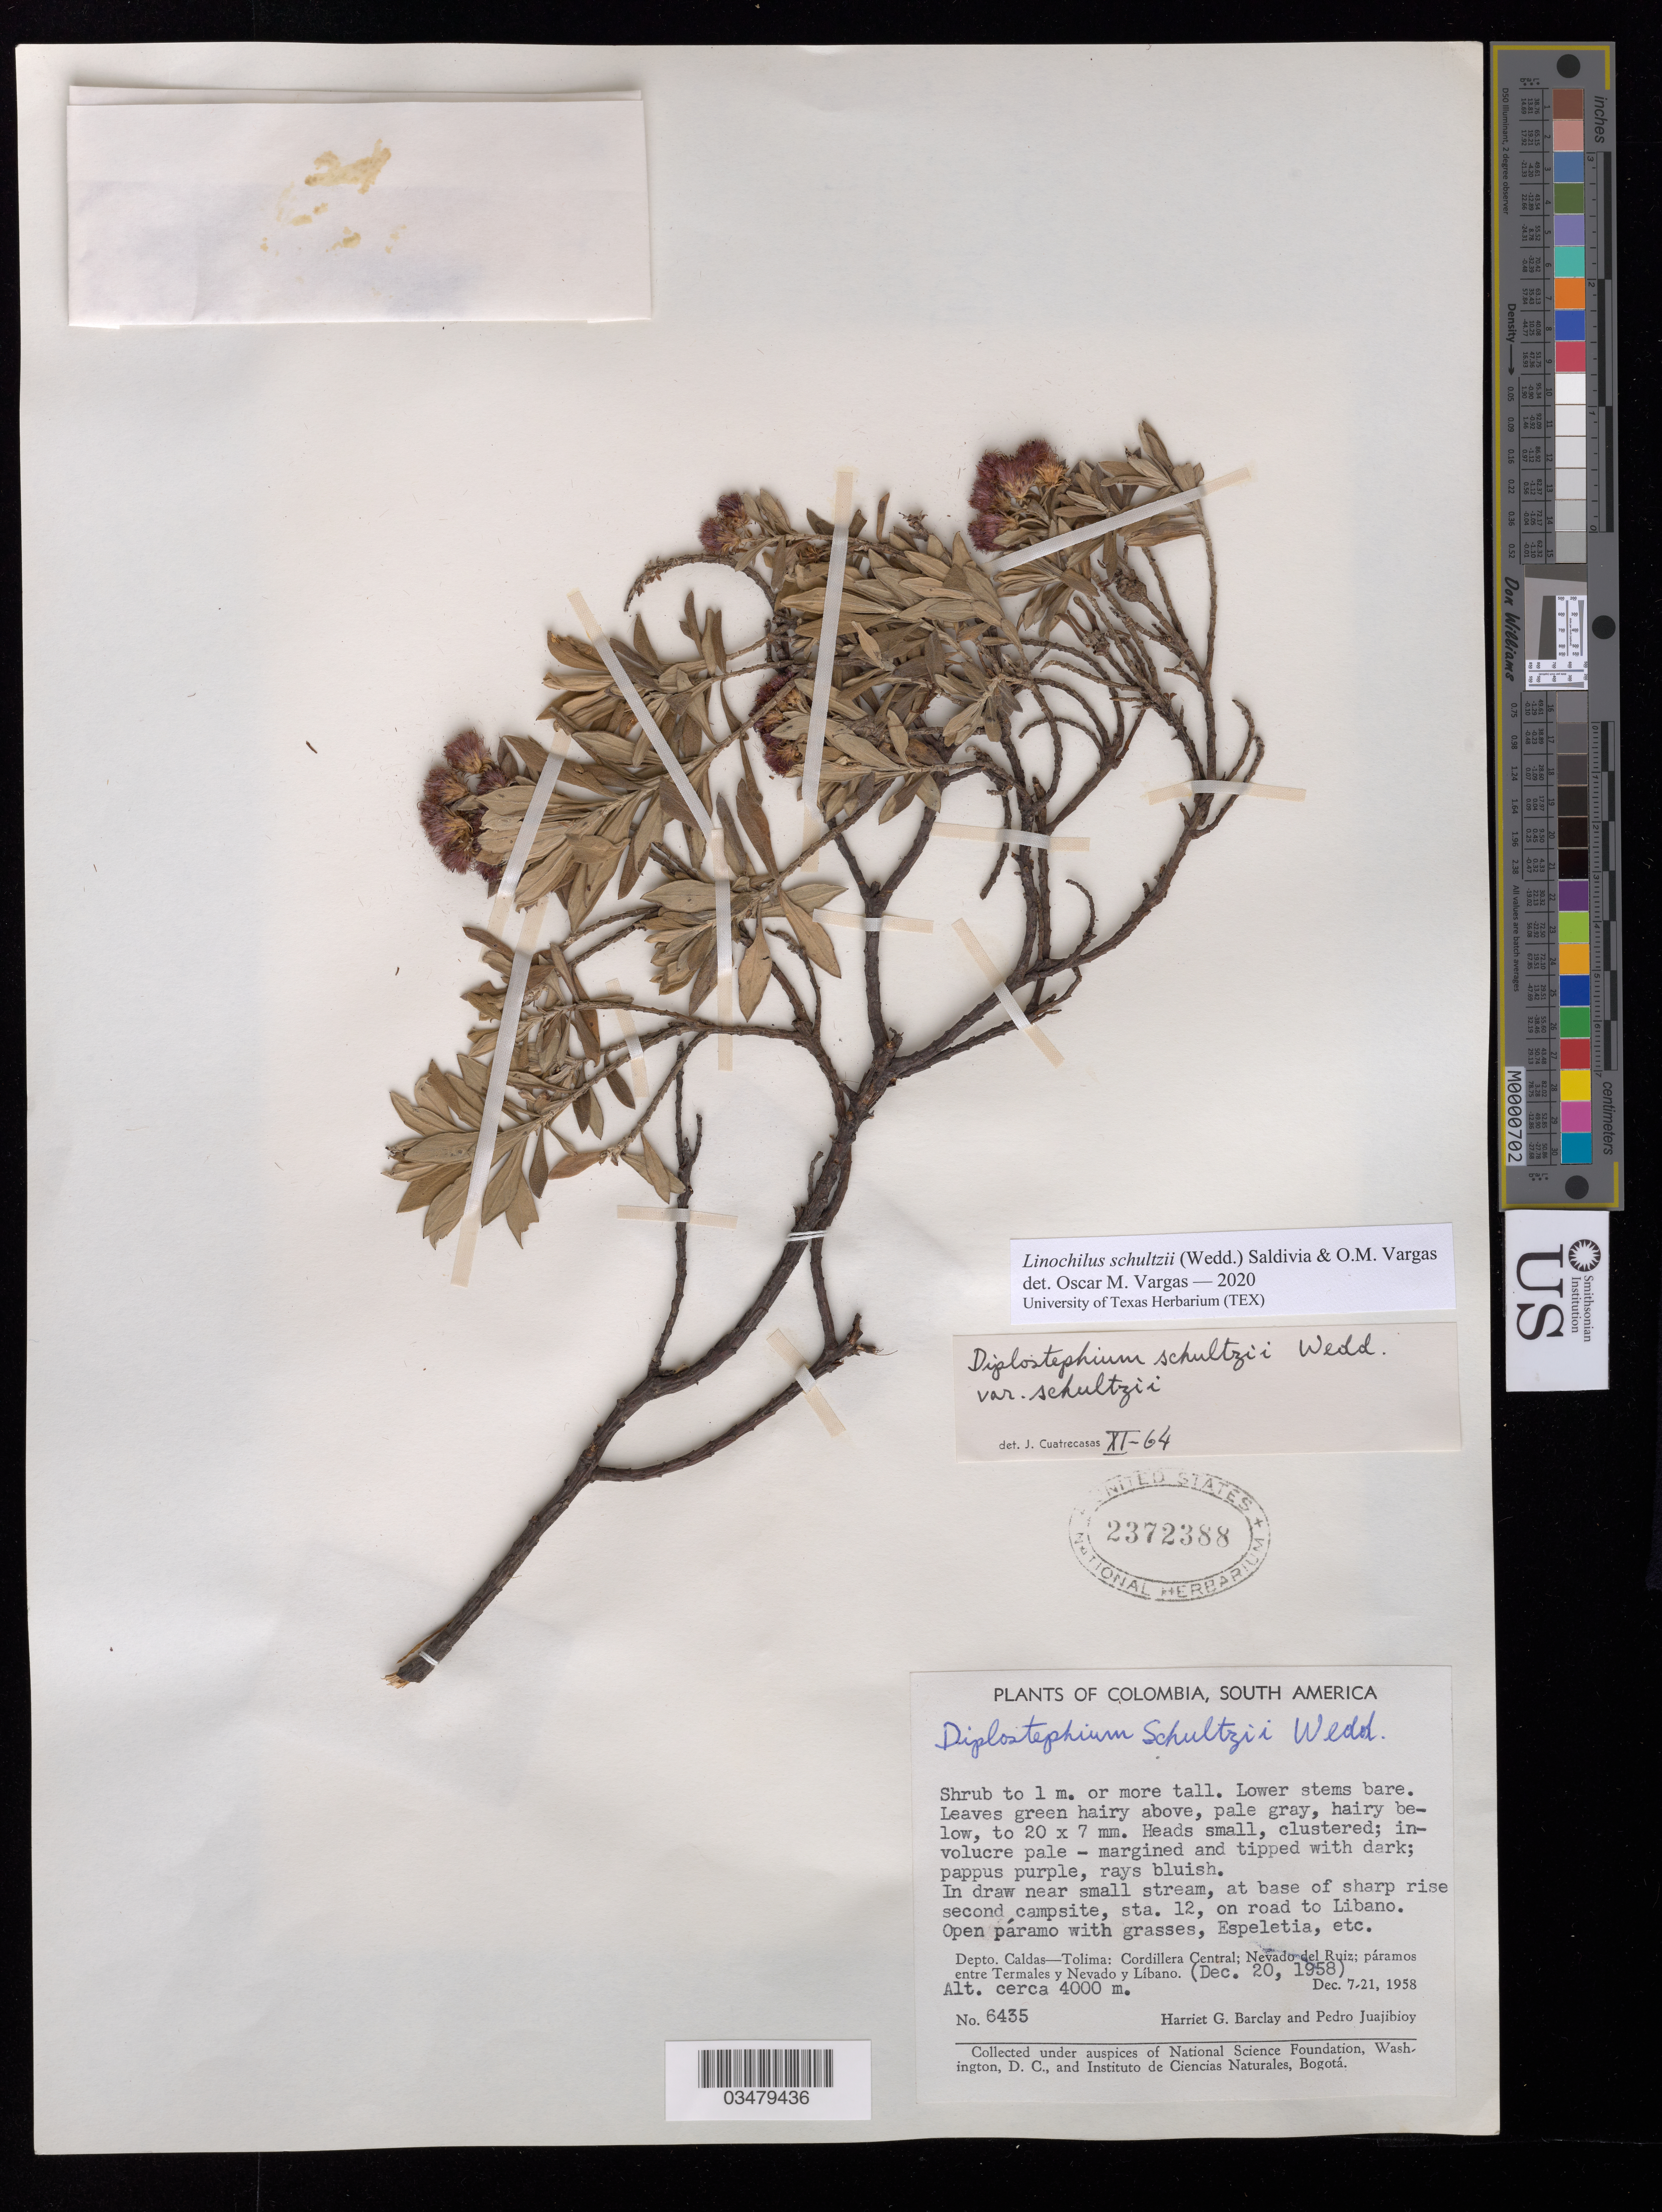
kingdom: Plantae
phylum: Tracheophyta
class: Magnoliopsida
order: Asterales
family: Asteraceae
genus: Linochilus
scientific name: Linochilus schultzii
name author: (Wedd.) Saldivia & O.M. Vargas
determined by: Vargas, Oscar M.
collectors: H. G. Barclay & P. Juajibioy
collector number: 6435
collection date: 1958-12-20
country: Colombia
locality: Depto. Caldas-Tolima: Cordillera Central; Nevado del Ruiz; paramos entre Termales y Nevado y Libano. Wet areas. West-facing slope above, station 12, second campsite on road to libano.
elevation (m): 4000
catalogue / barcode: US 2372388